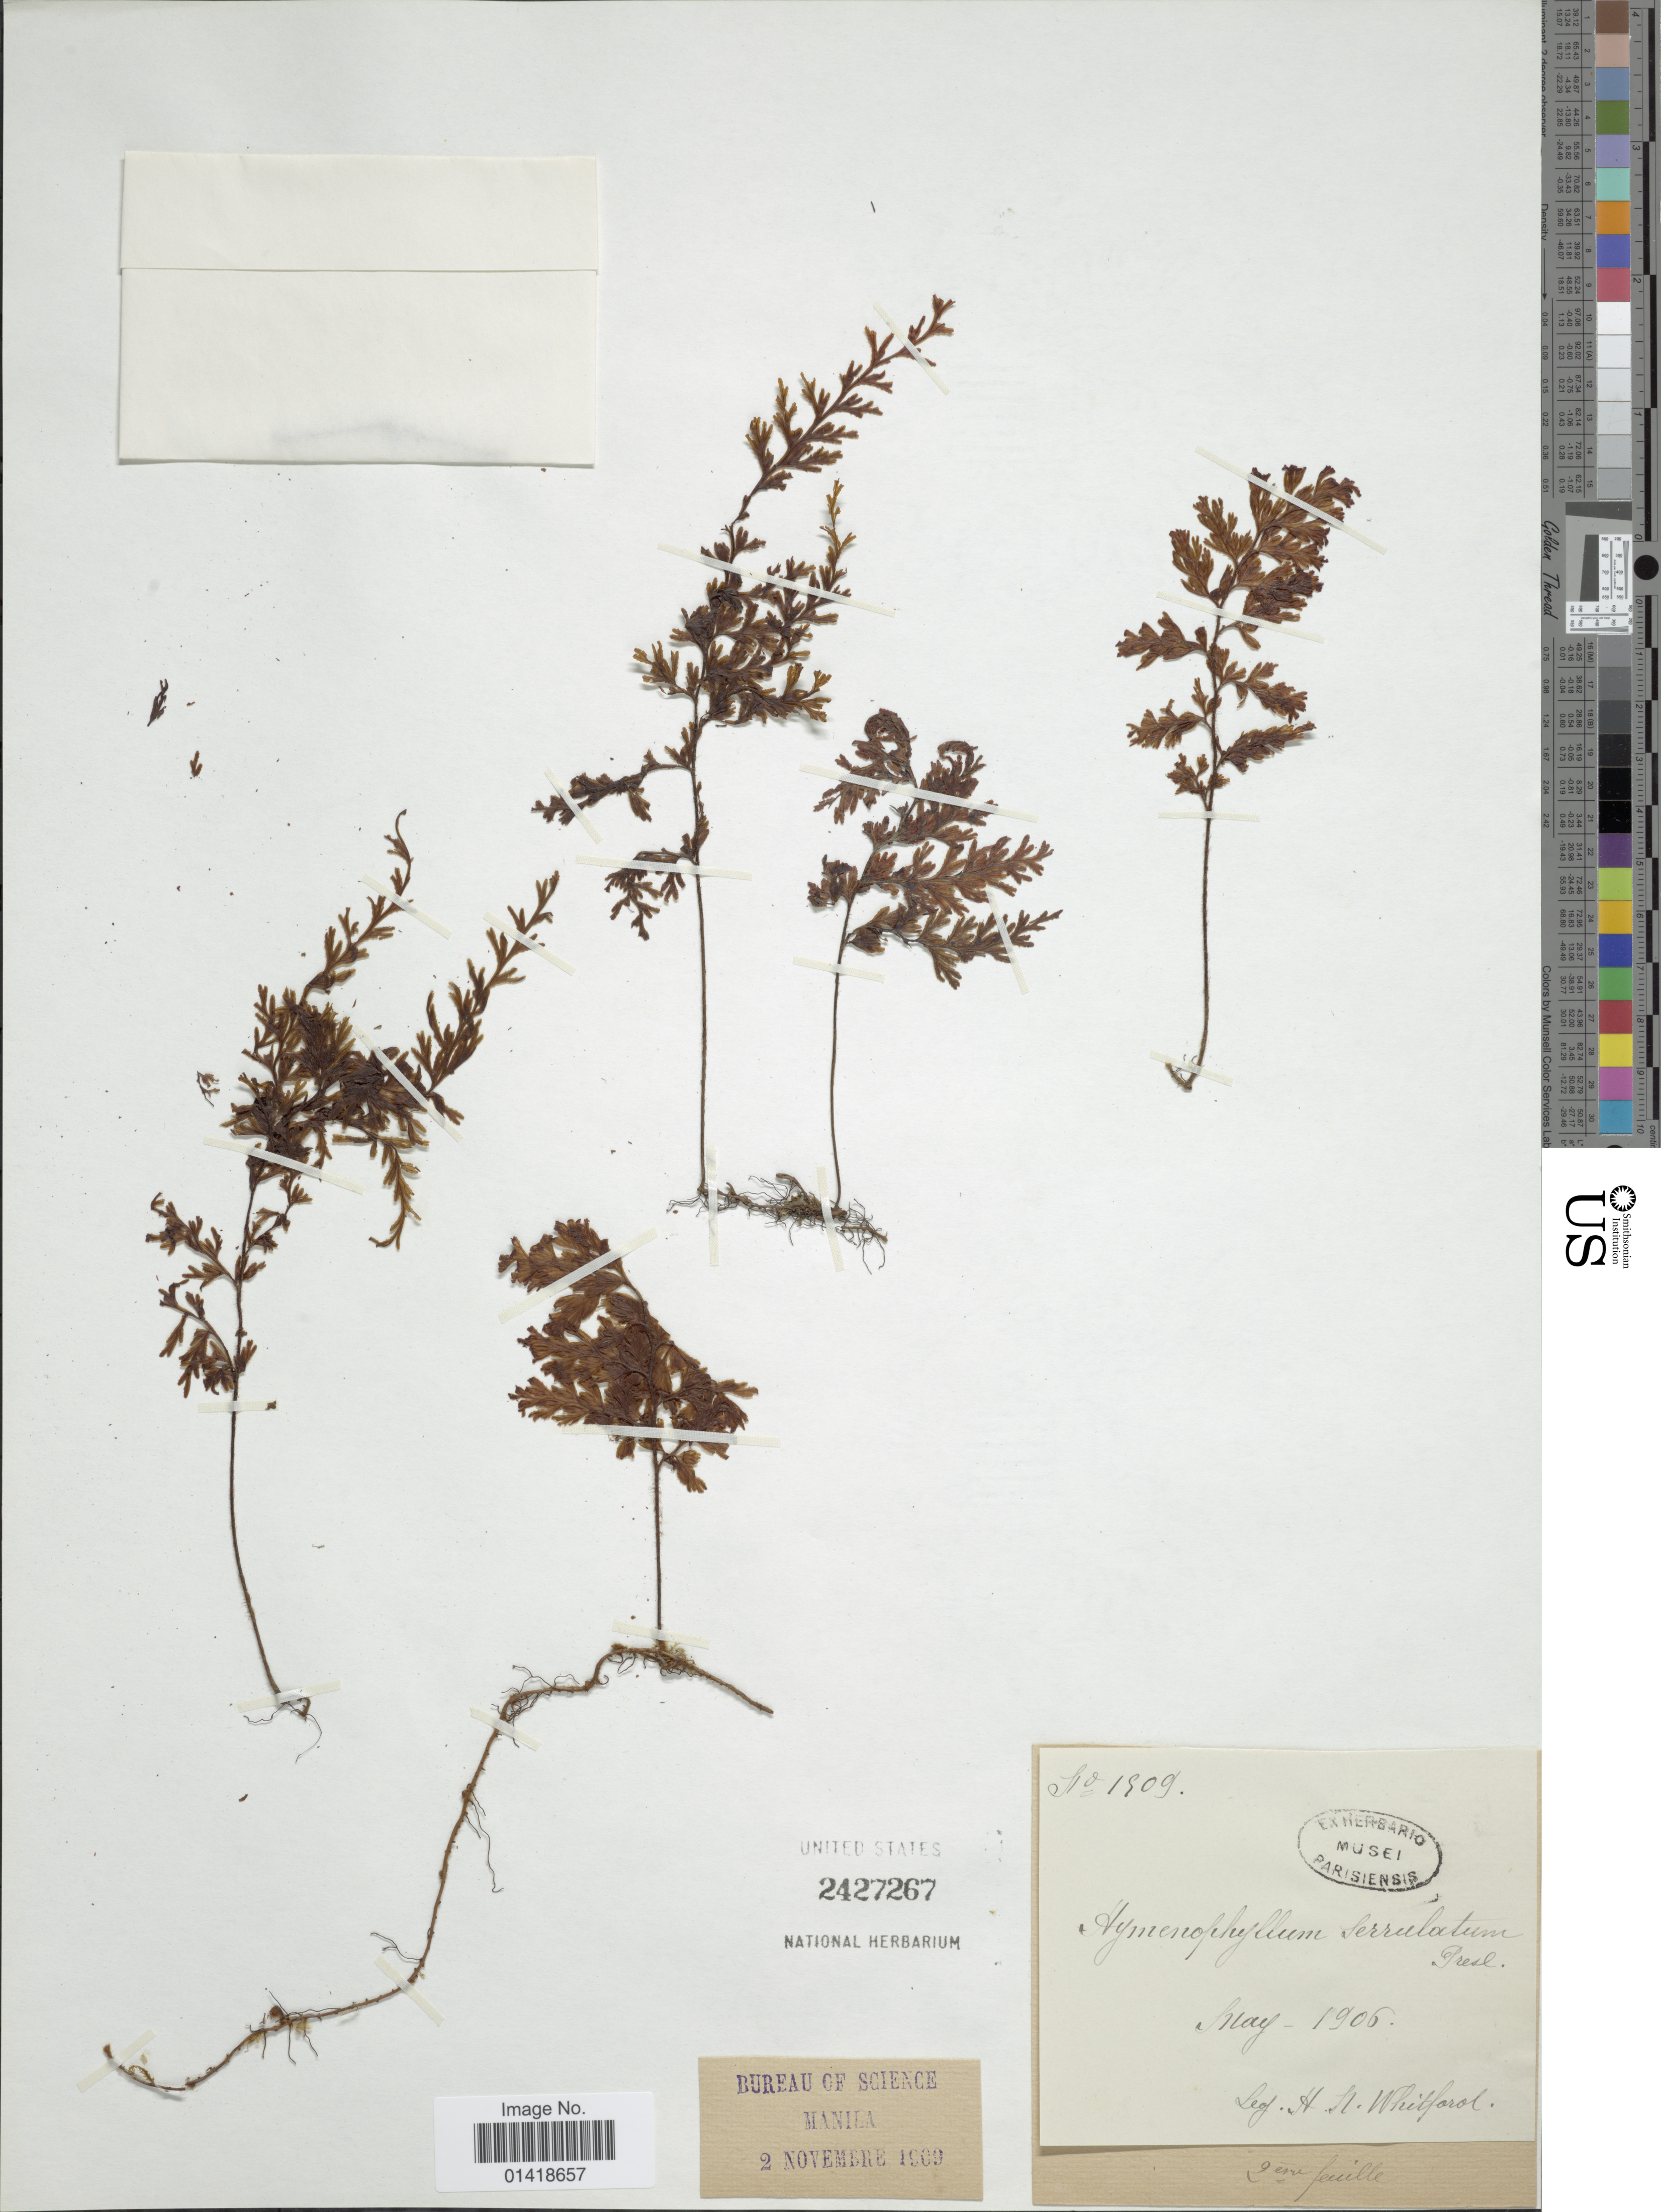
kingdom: Plantae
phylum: Tracheophyta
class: Polypodiopsida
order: Hymenophyllales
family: Hymenophyllaceae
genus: Hymenophyllum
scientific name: Hymenophyllum serrulatum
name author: (C. Presl) C. Chr.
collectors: H. N. Whitford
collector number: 1909 *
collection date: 1906-05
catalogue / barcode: US 2427267